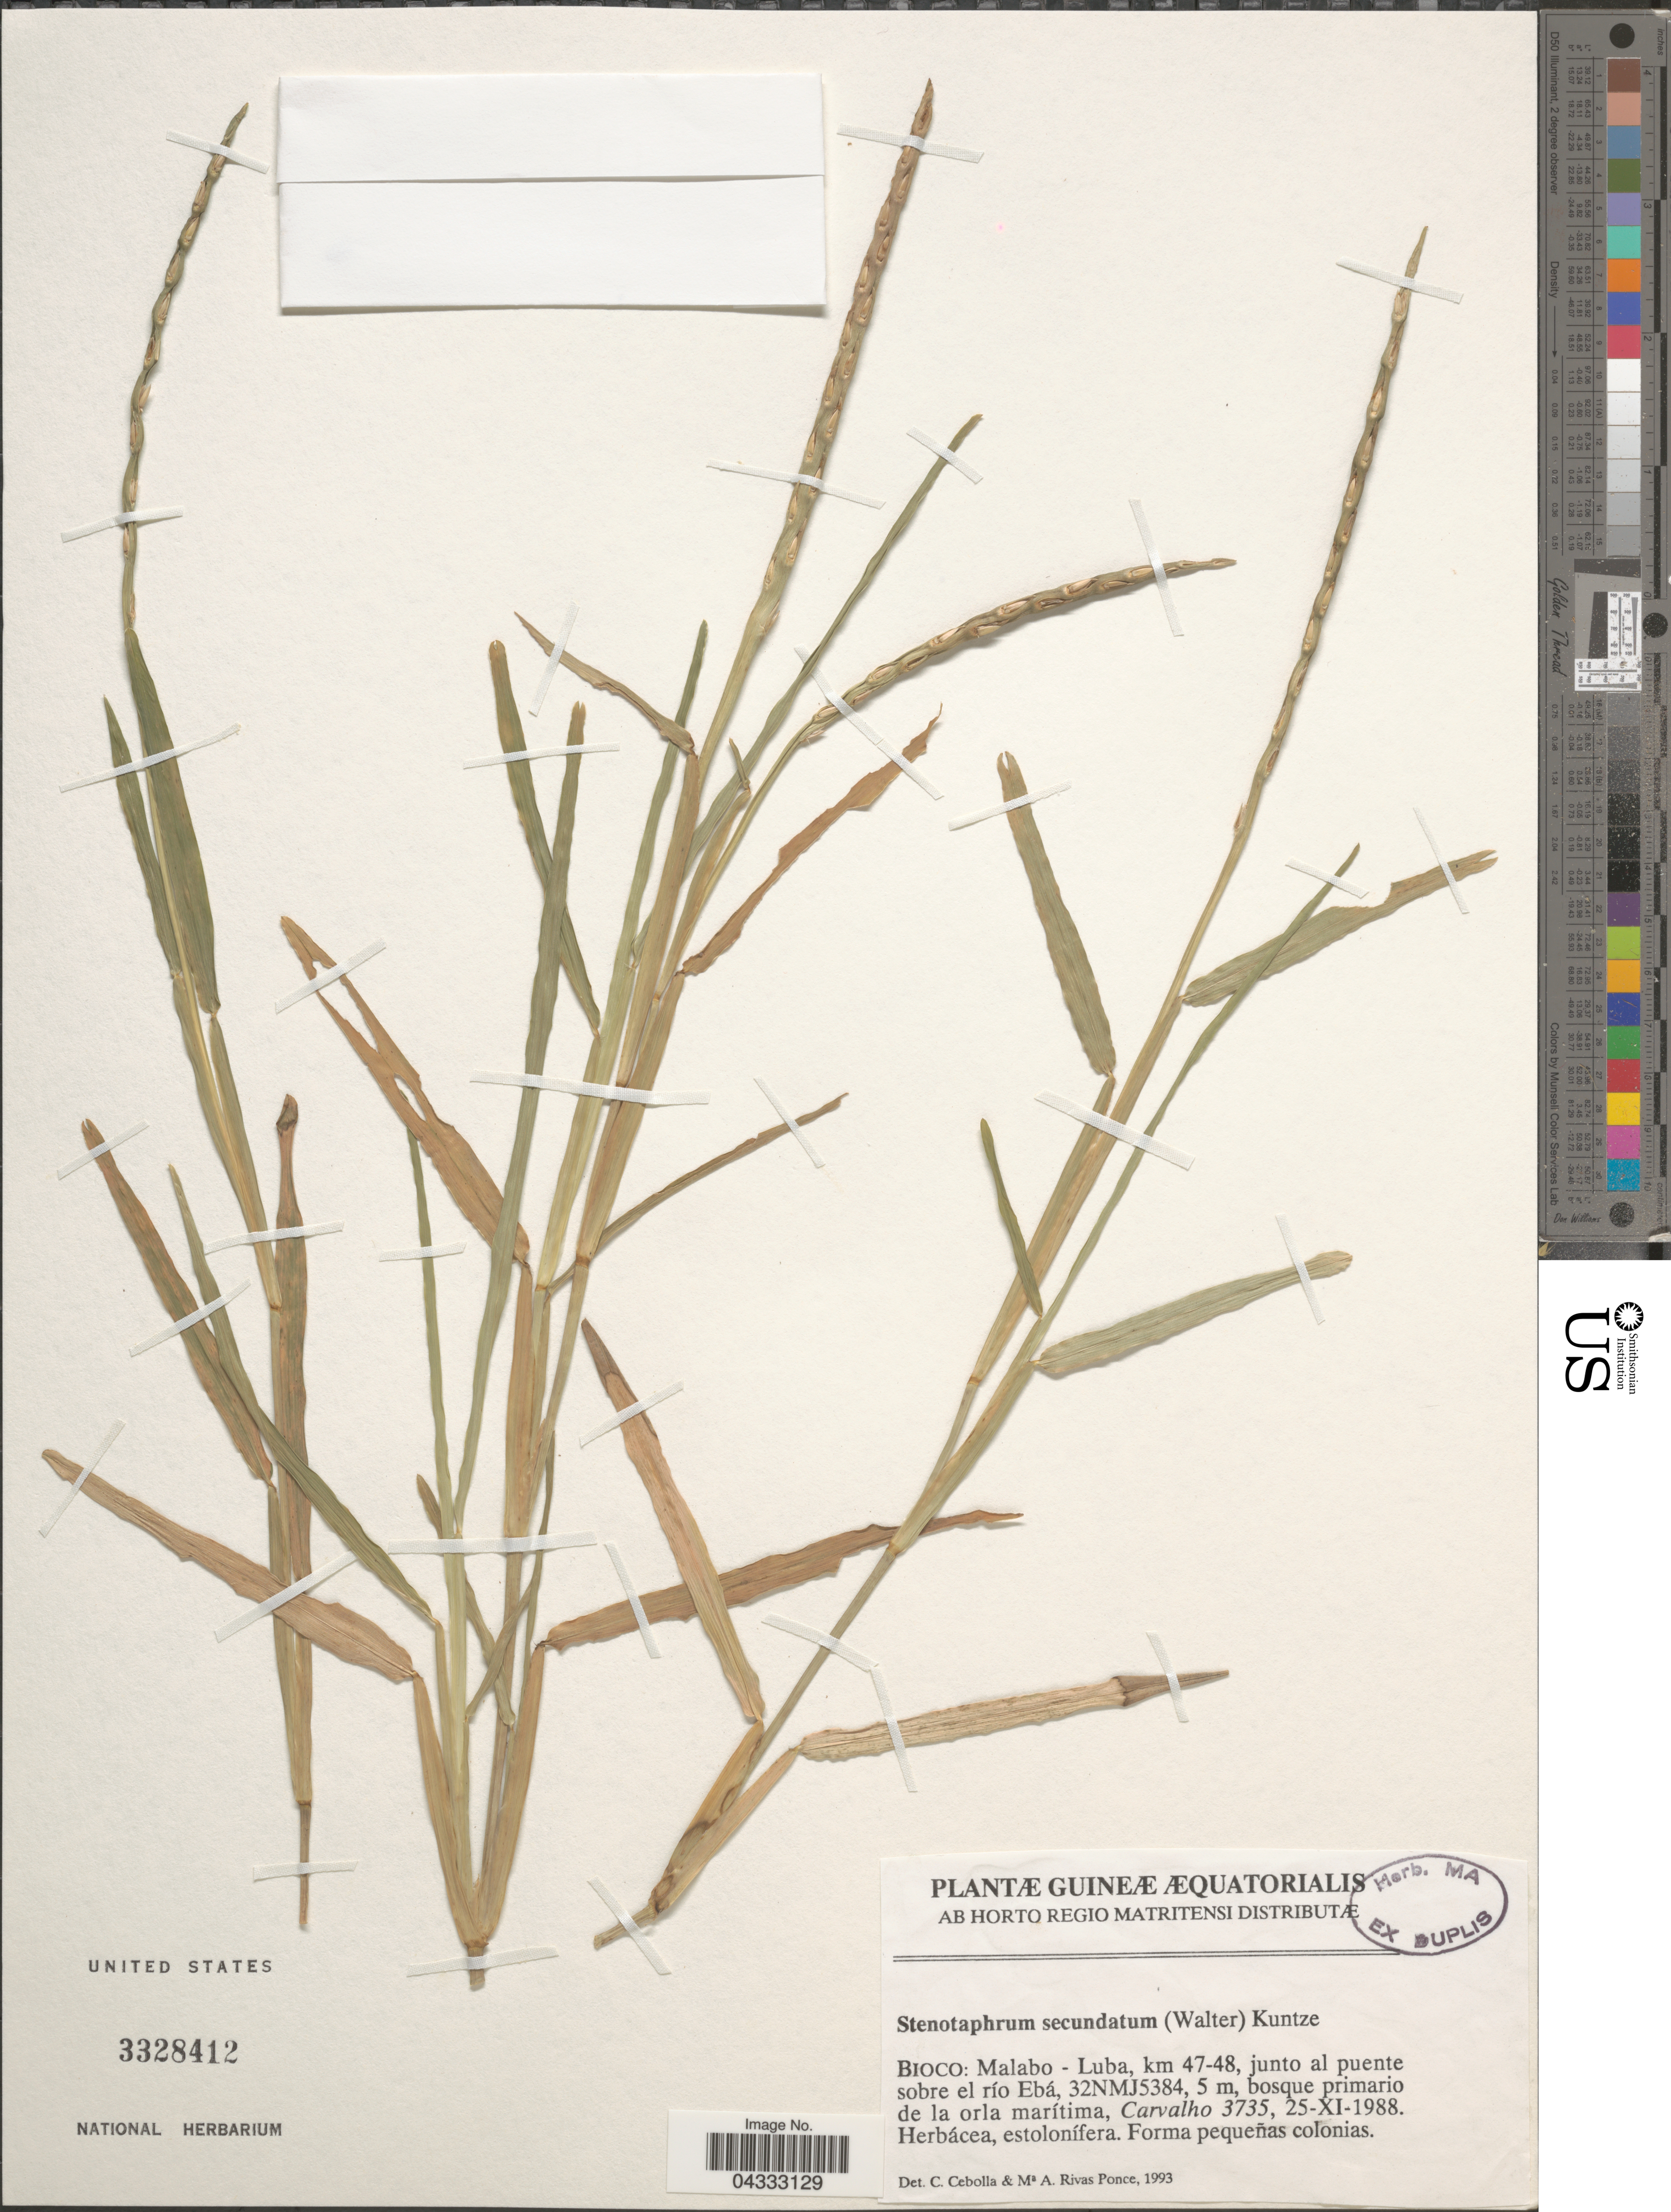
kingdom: Plantae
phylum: Tracheophyta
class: Liliopsida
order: Poales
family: Poaceae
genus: Stenotaphrum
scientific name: Stenotaphrum secundatum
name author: (Walter) Kuntze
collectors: Carvalho, --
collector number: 3735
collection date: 1988-11-25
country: Equatorial Guinea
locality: Guineæ Æquatorialis. Bioco: Malabo - Luba, km 47-48, junto al puente sobre el río Ebá, 32NMJ5384.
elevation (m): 5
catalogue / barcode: US 3328412